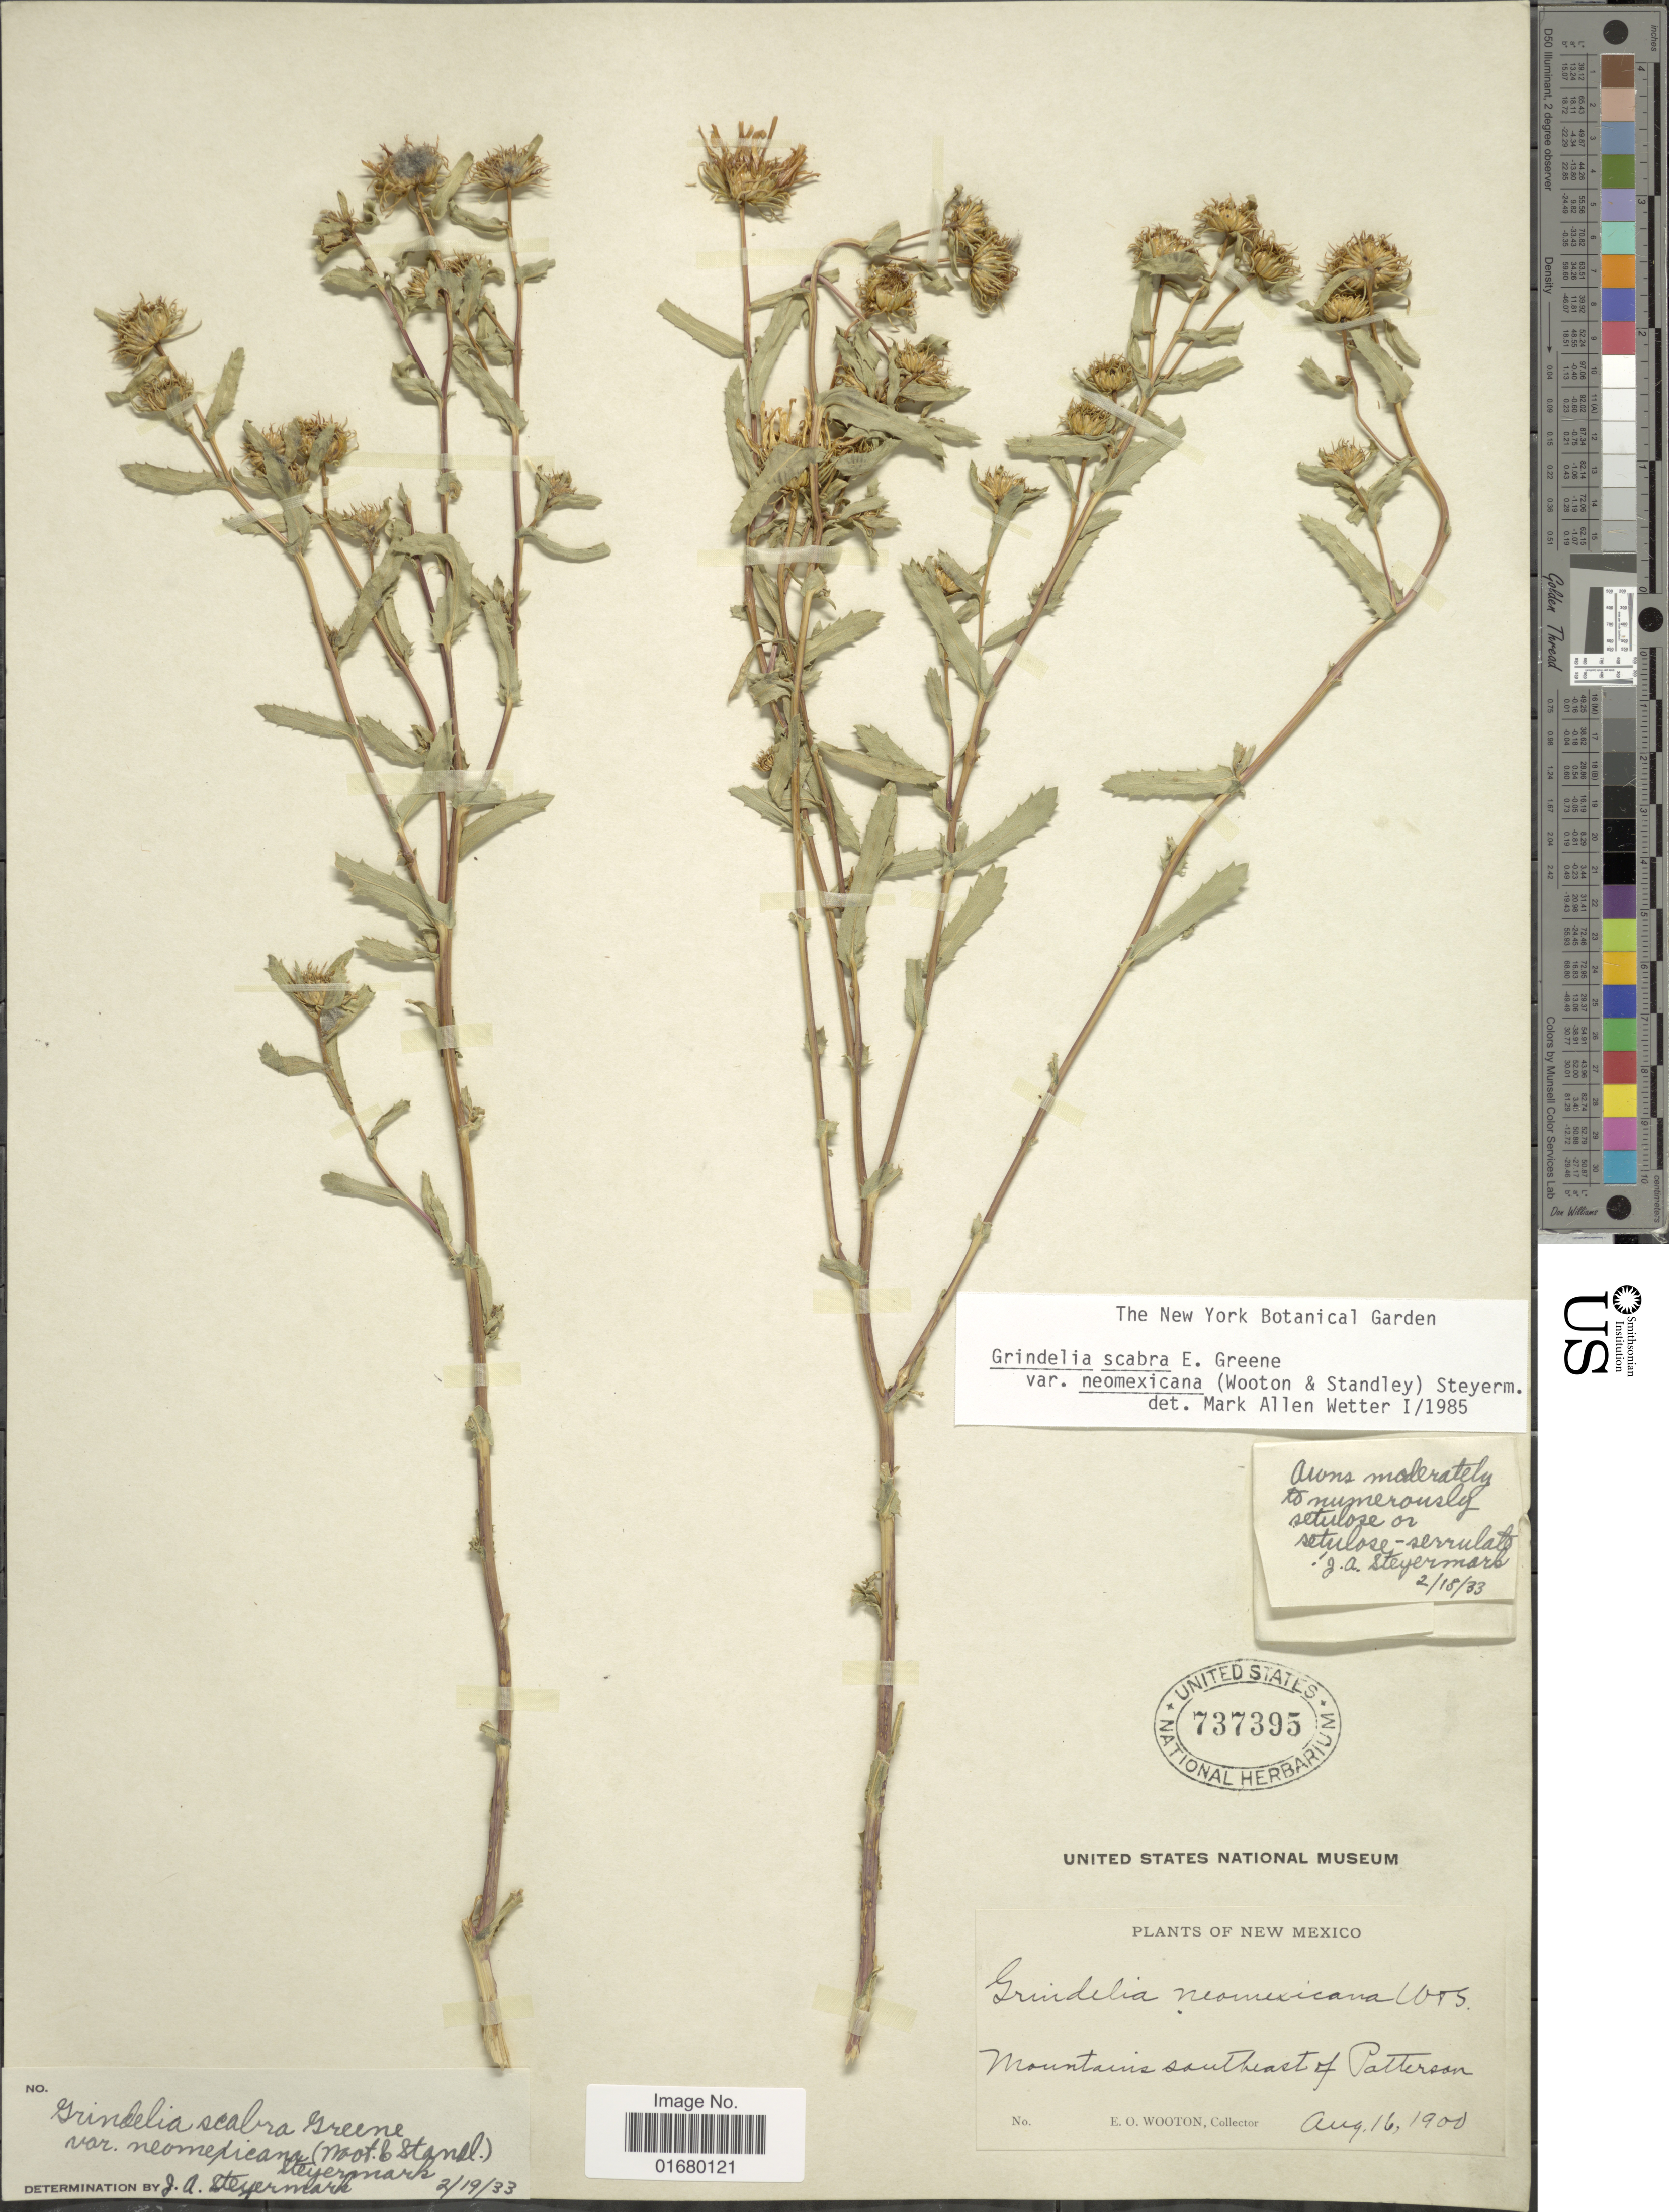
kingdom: Plantae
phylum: Tracheophyta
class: Magnoliopsida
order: Asterales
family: Asteraceae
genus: Grindelia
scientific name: Grindelia scabra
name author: Greene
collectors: E. O. Wooton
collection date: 1900-08-16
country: United States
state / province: New Mexico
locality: Mountains southwest of Patterson.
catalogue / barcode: US 737395